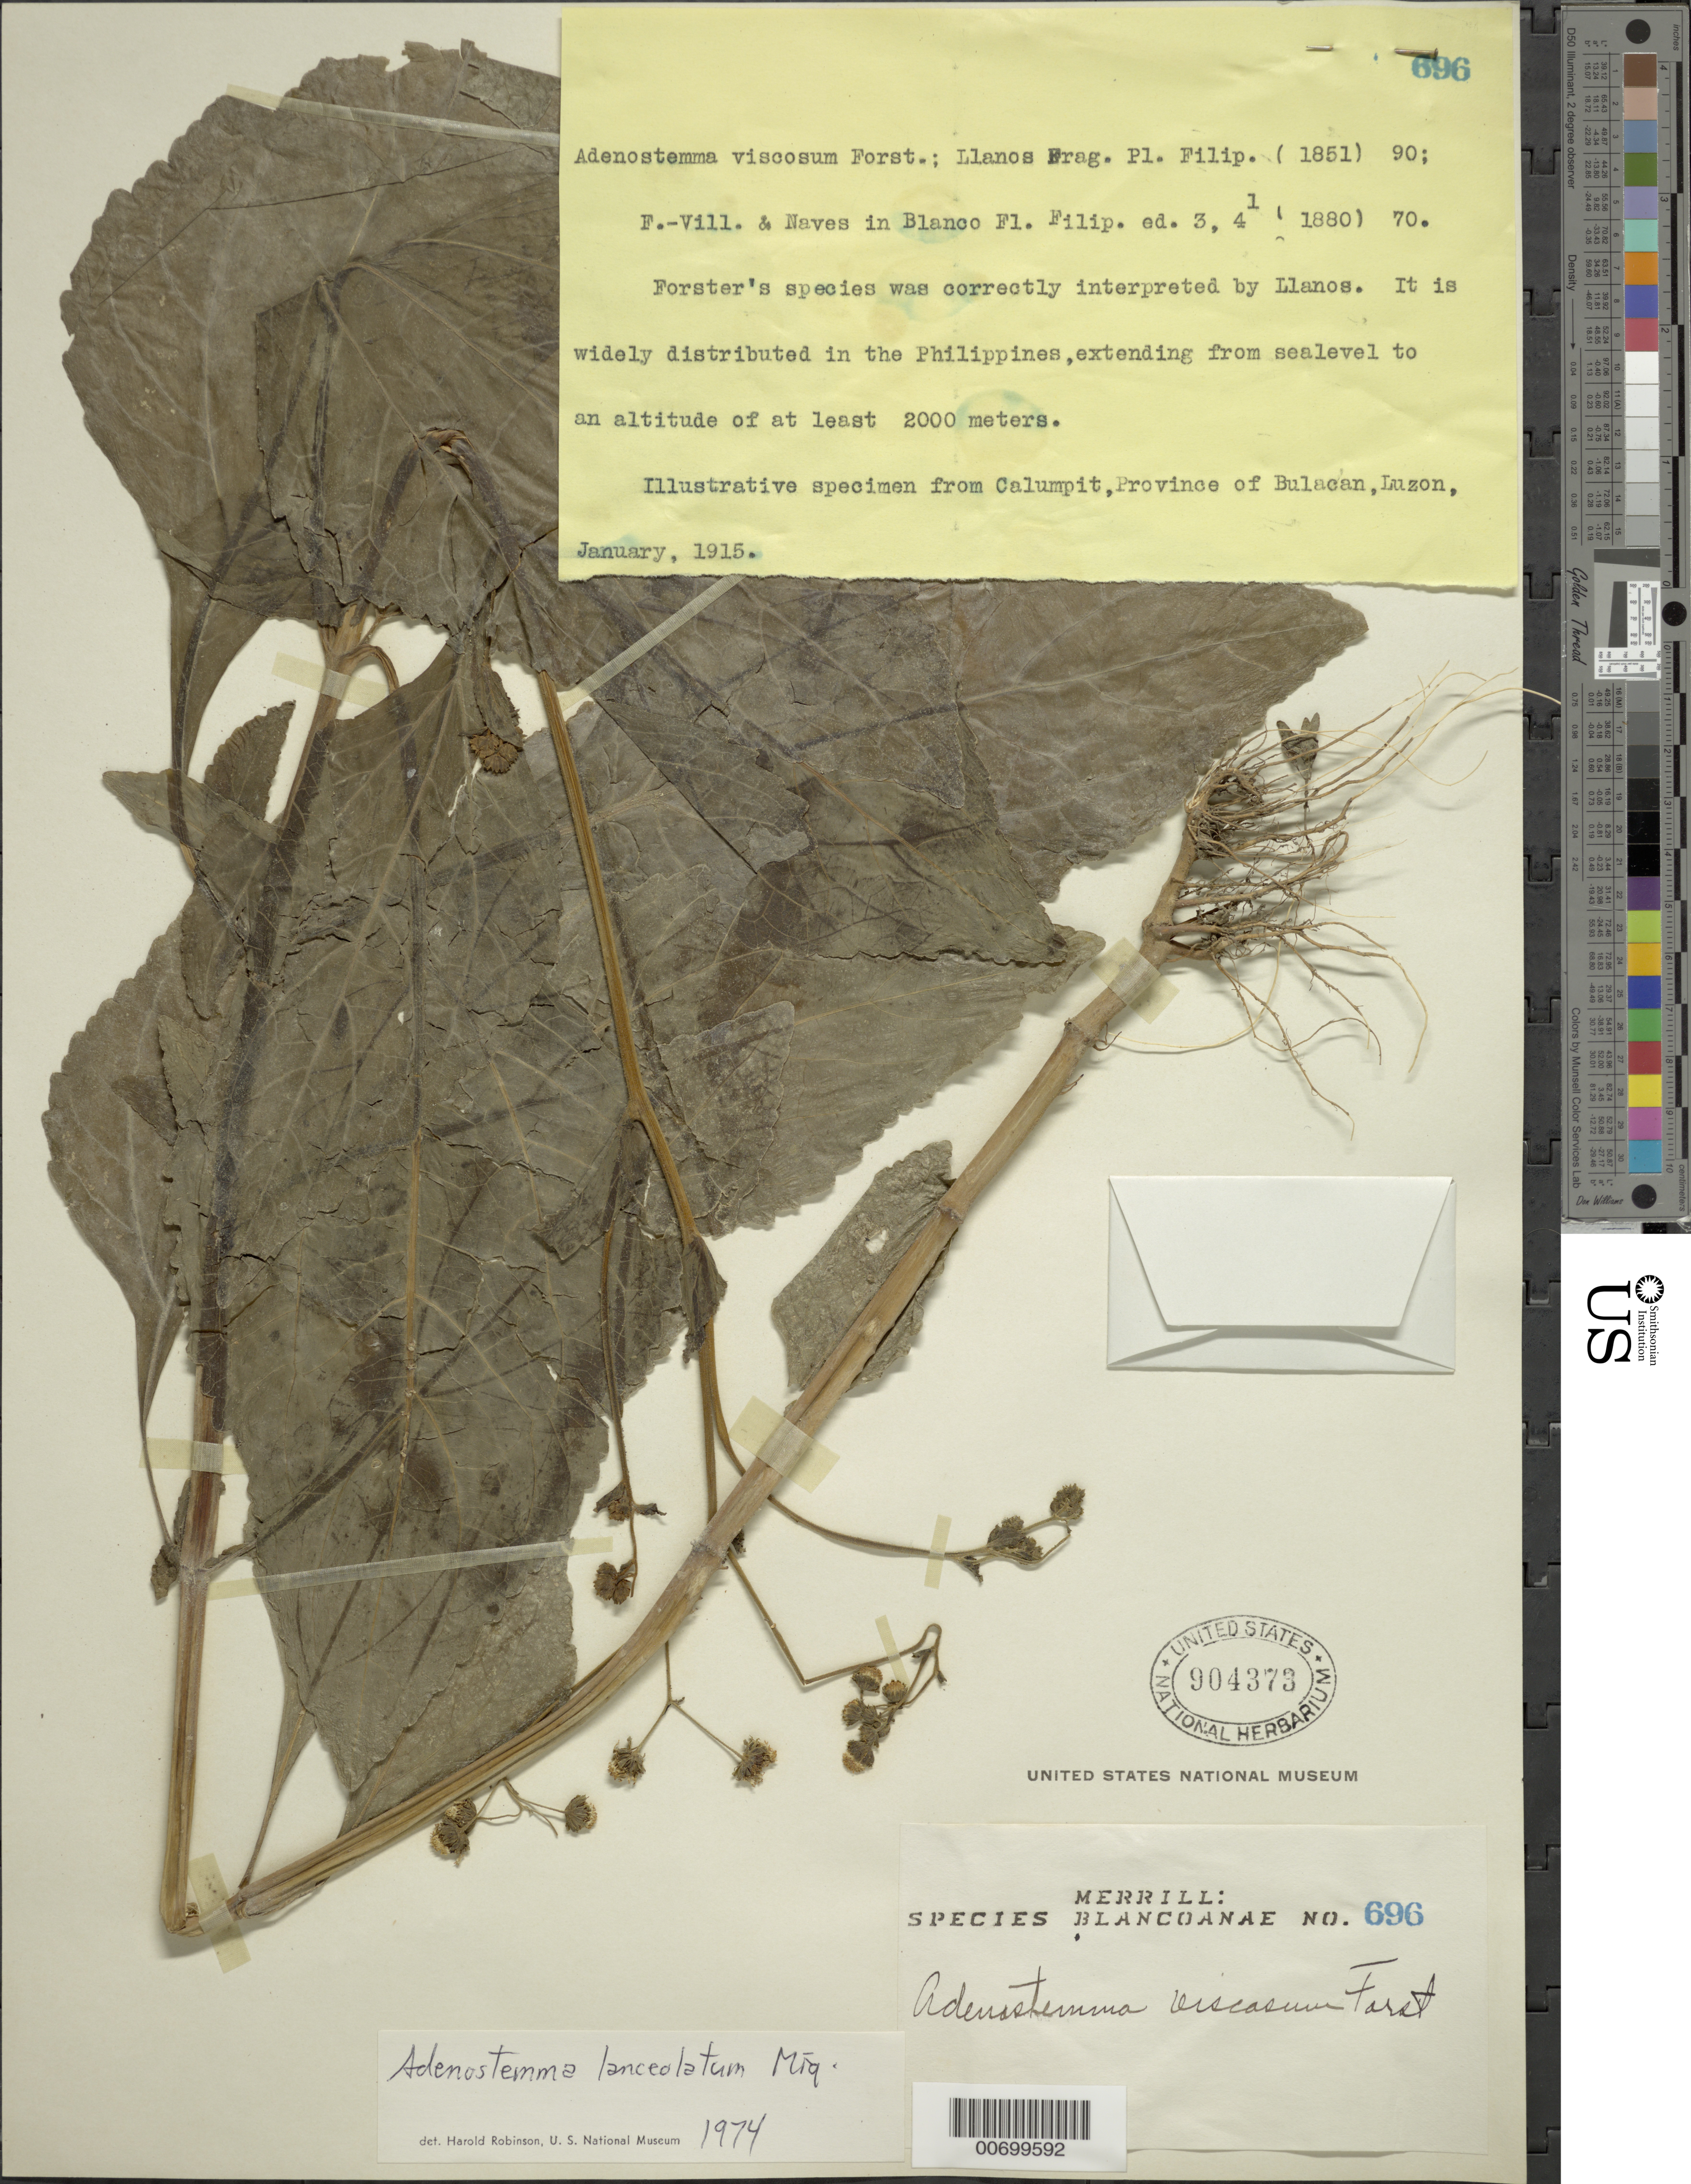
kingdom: Plantae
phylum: Tracheophyta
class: Magnoliopsida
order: Asterales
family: Asteraceae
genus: Adenostemma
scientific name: Adenostemma lanceolatum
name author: Miq.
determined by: Robinson, Harold E., (US)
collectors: E. D. Merrill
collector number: Sp. Blancoan. 0696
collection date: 1915-01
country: Philippines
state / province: Central Luzon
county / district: Bulacan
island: Luzon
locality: Calumpit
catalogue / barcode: US 904373